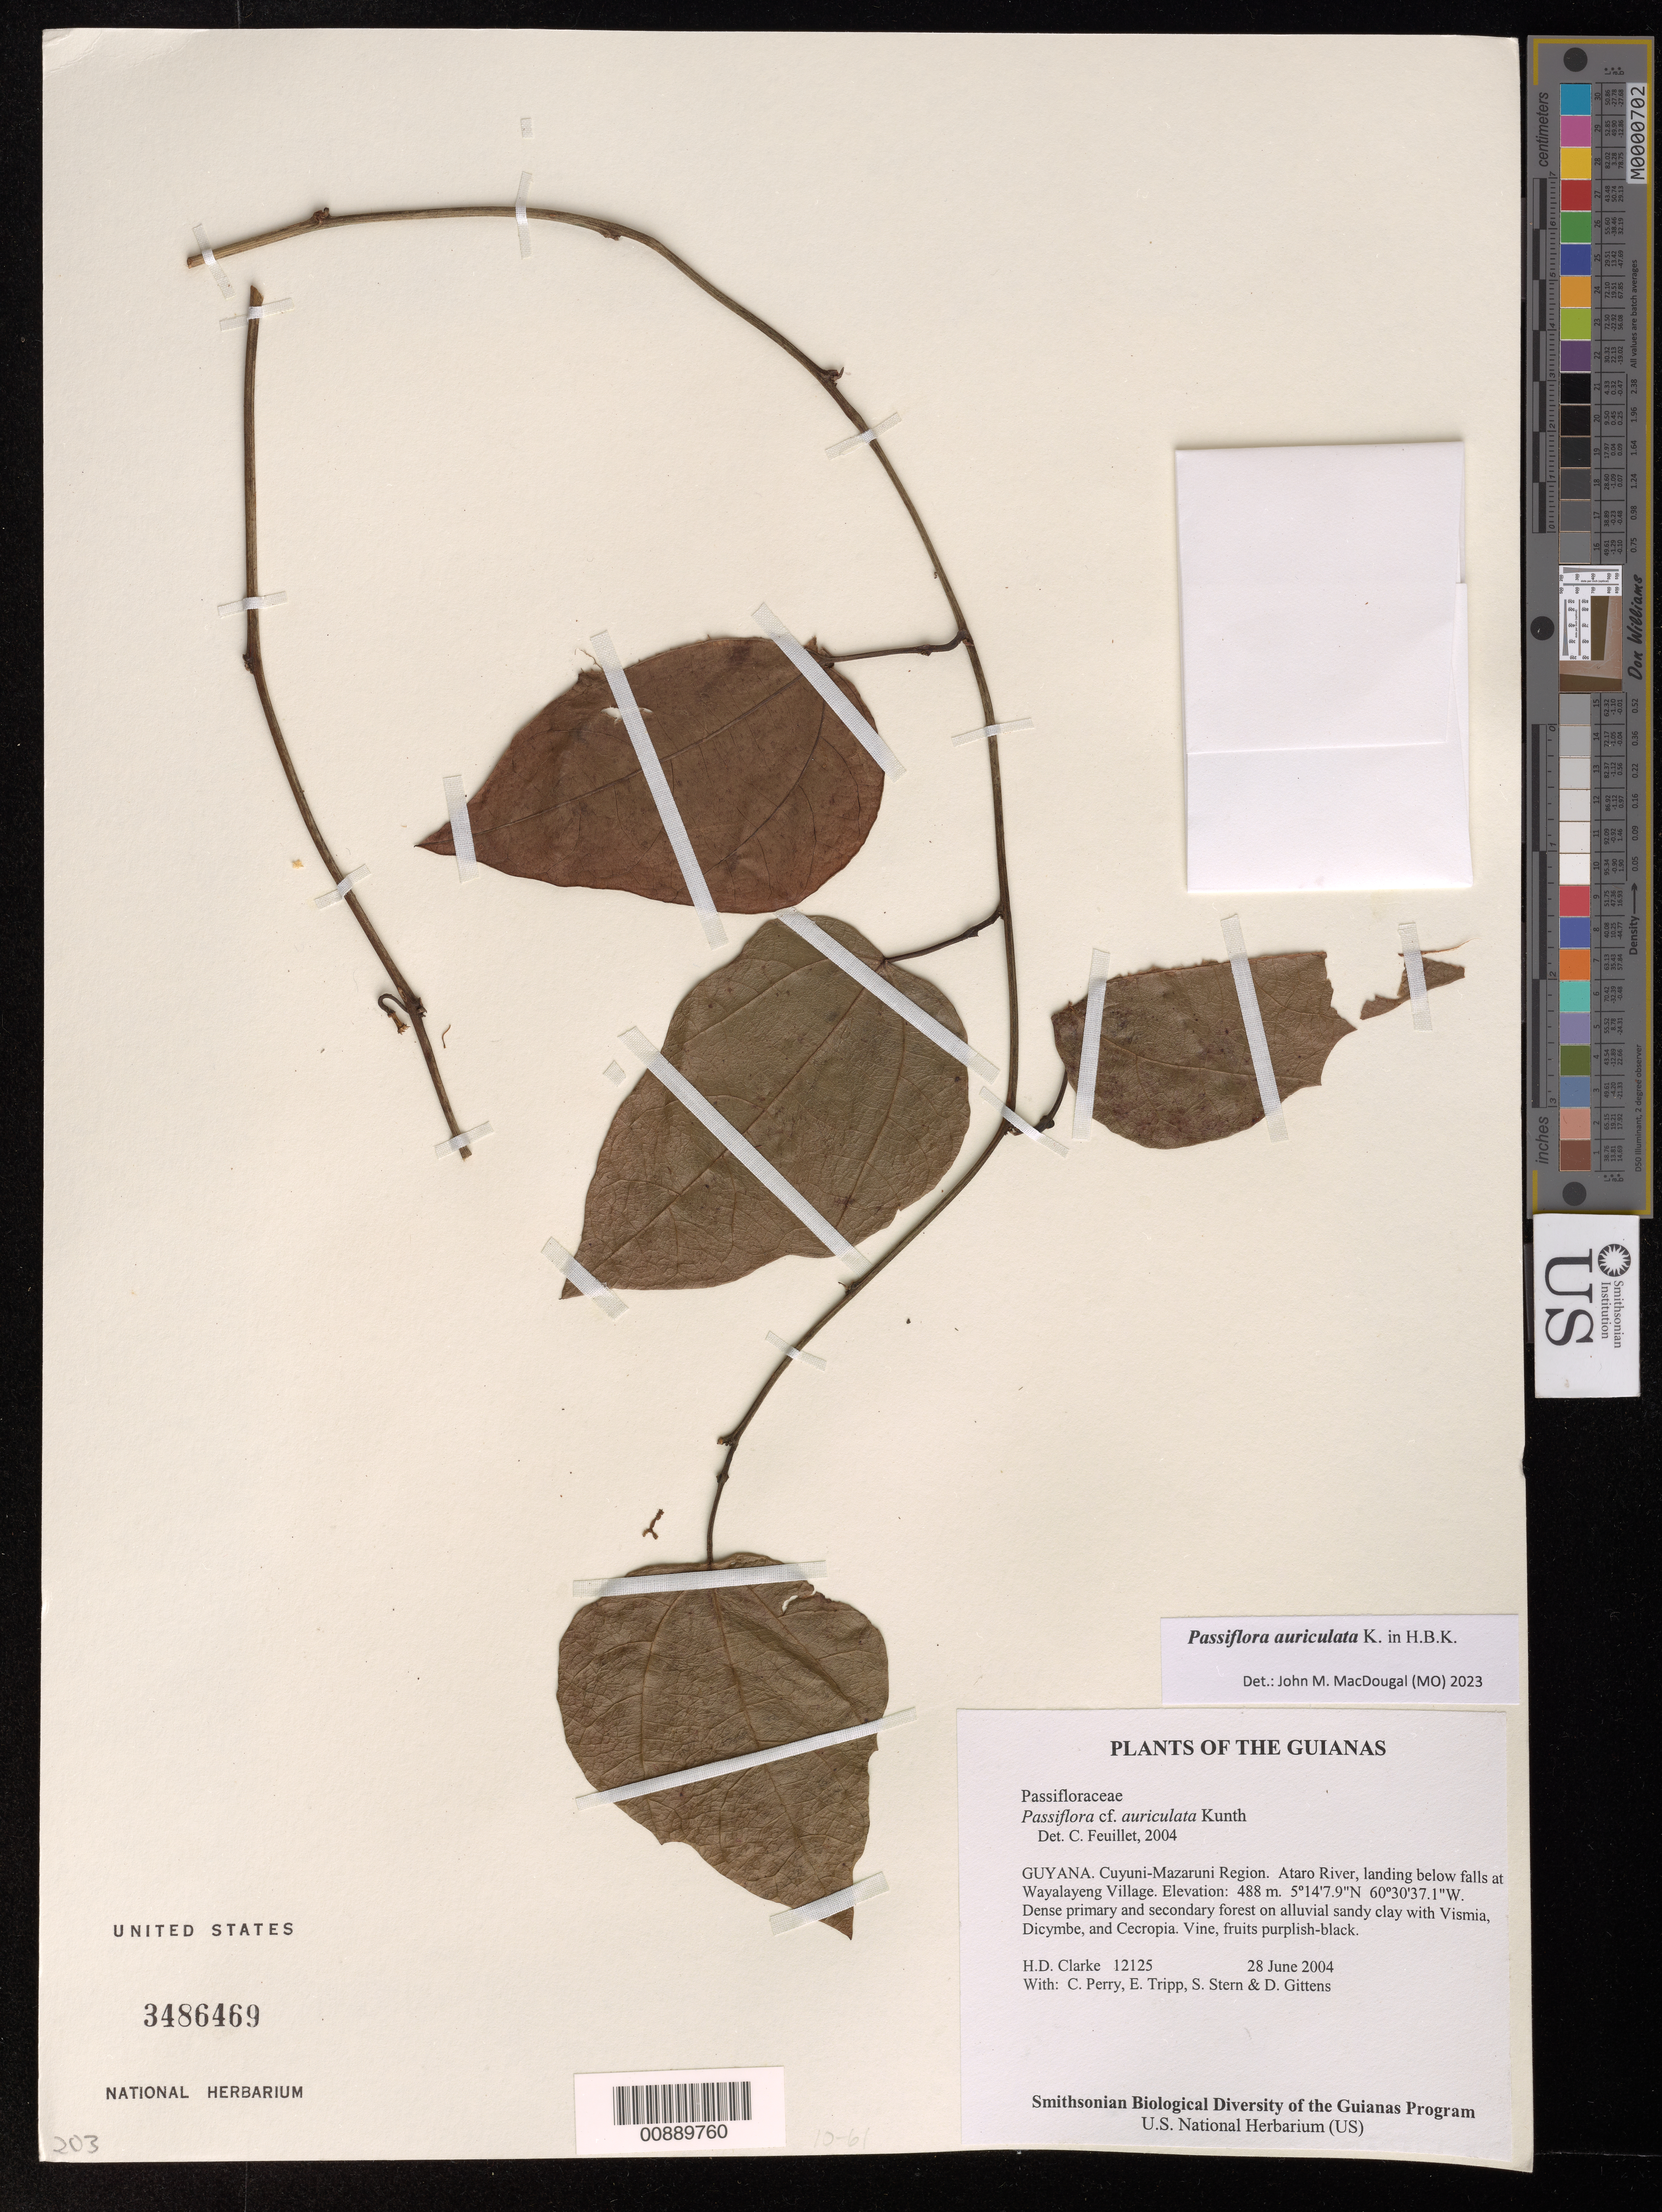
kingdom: Plantae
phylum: Tracheophyta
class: Magnoliopsida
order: Malpighiales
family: Passifloraceae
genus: Passiflora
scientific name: Passiflora auriculata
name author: Kunth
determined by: Feuillet, C.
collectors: H. D. Clarke, C. Perry, E. Tripp, S. R. Stern & D. Gittens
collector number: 12125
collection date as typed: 28 June 2004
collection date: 2004-06-28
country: Guyana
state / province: Cuyuni-Mazaruni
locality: Ataro River, landing below falls at Wayalayeng Village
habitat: Dense primary and secondary forest on alluvial sandy clay with Vismia, Dicymbe, and Cecropia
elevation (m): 488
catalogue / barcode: US 3486469